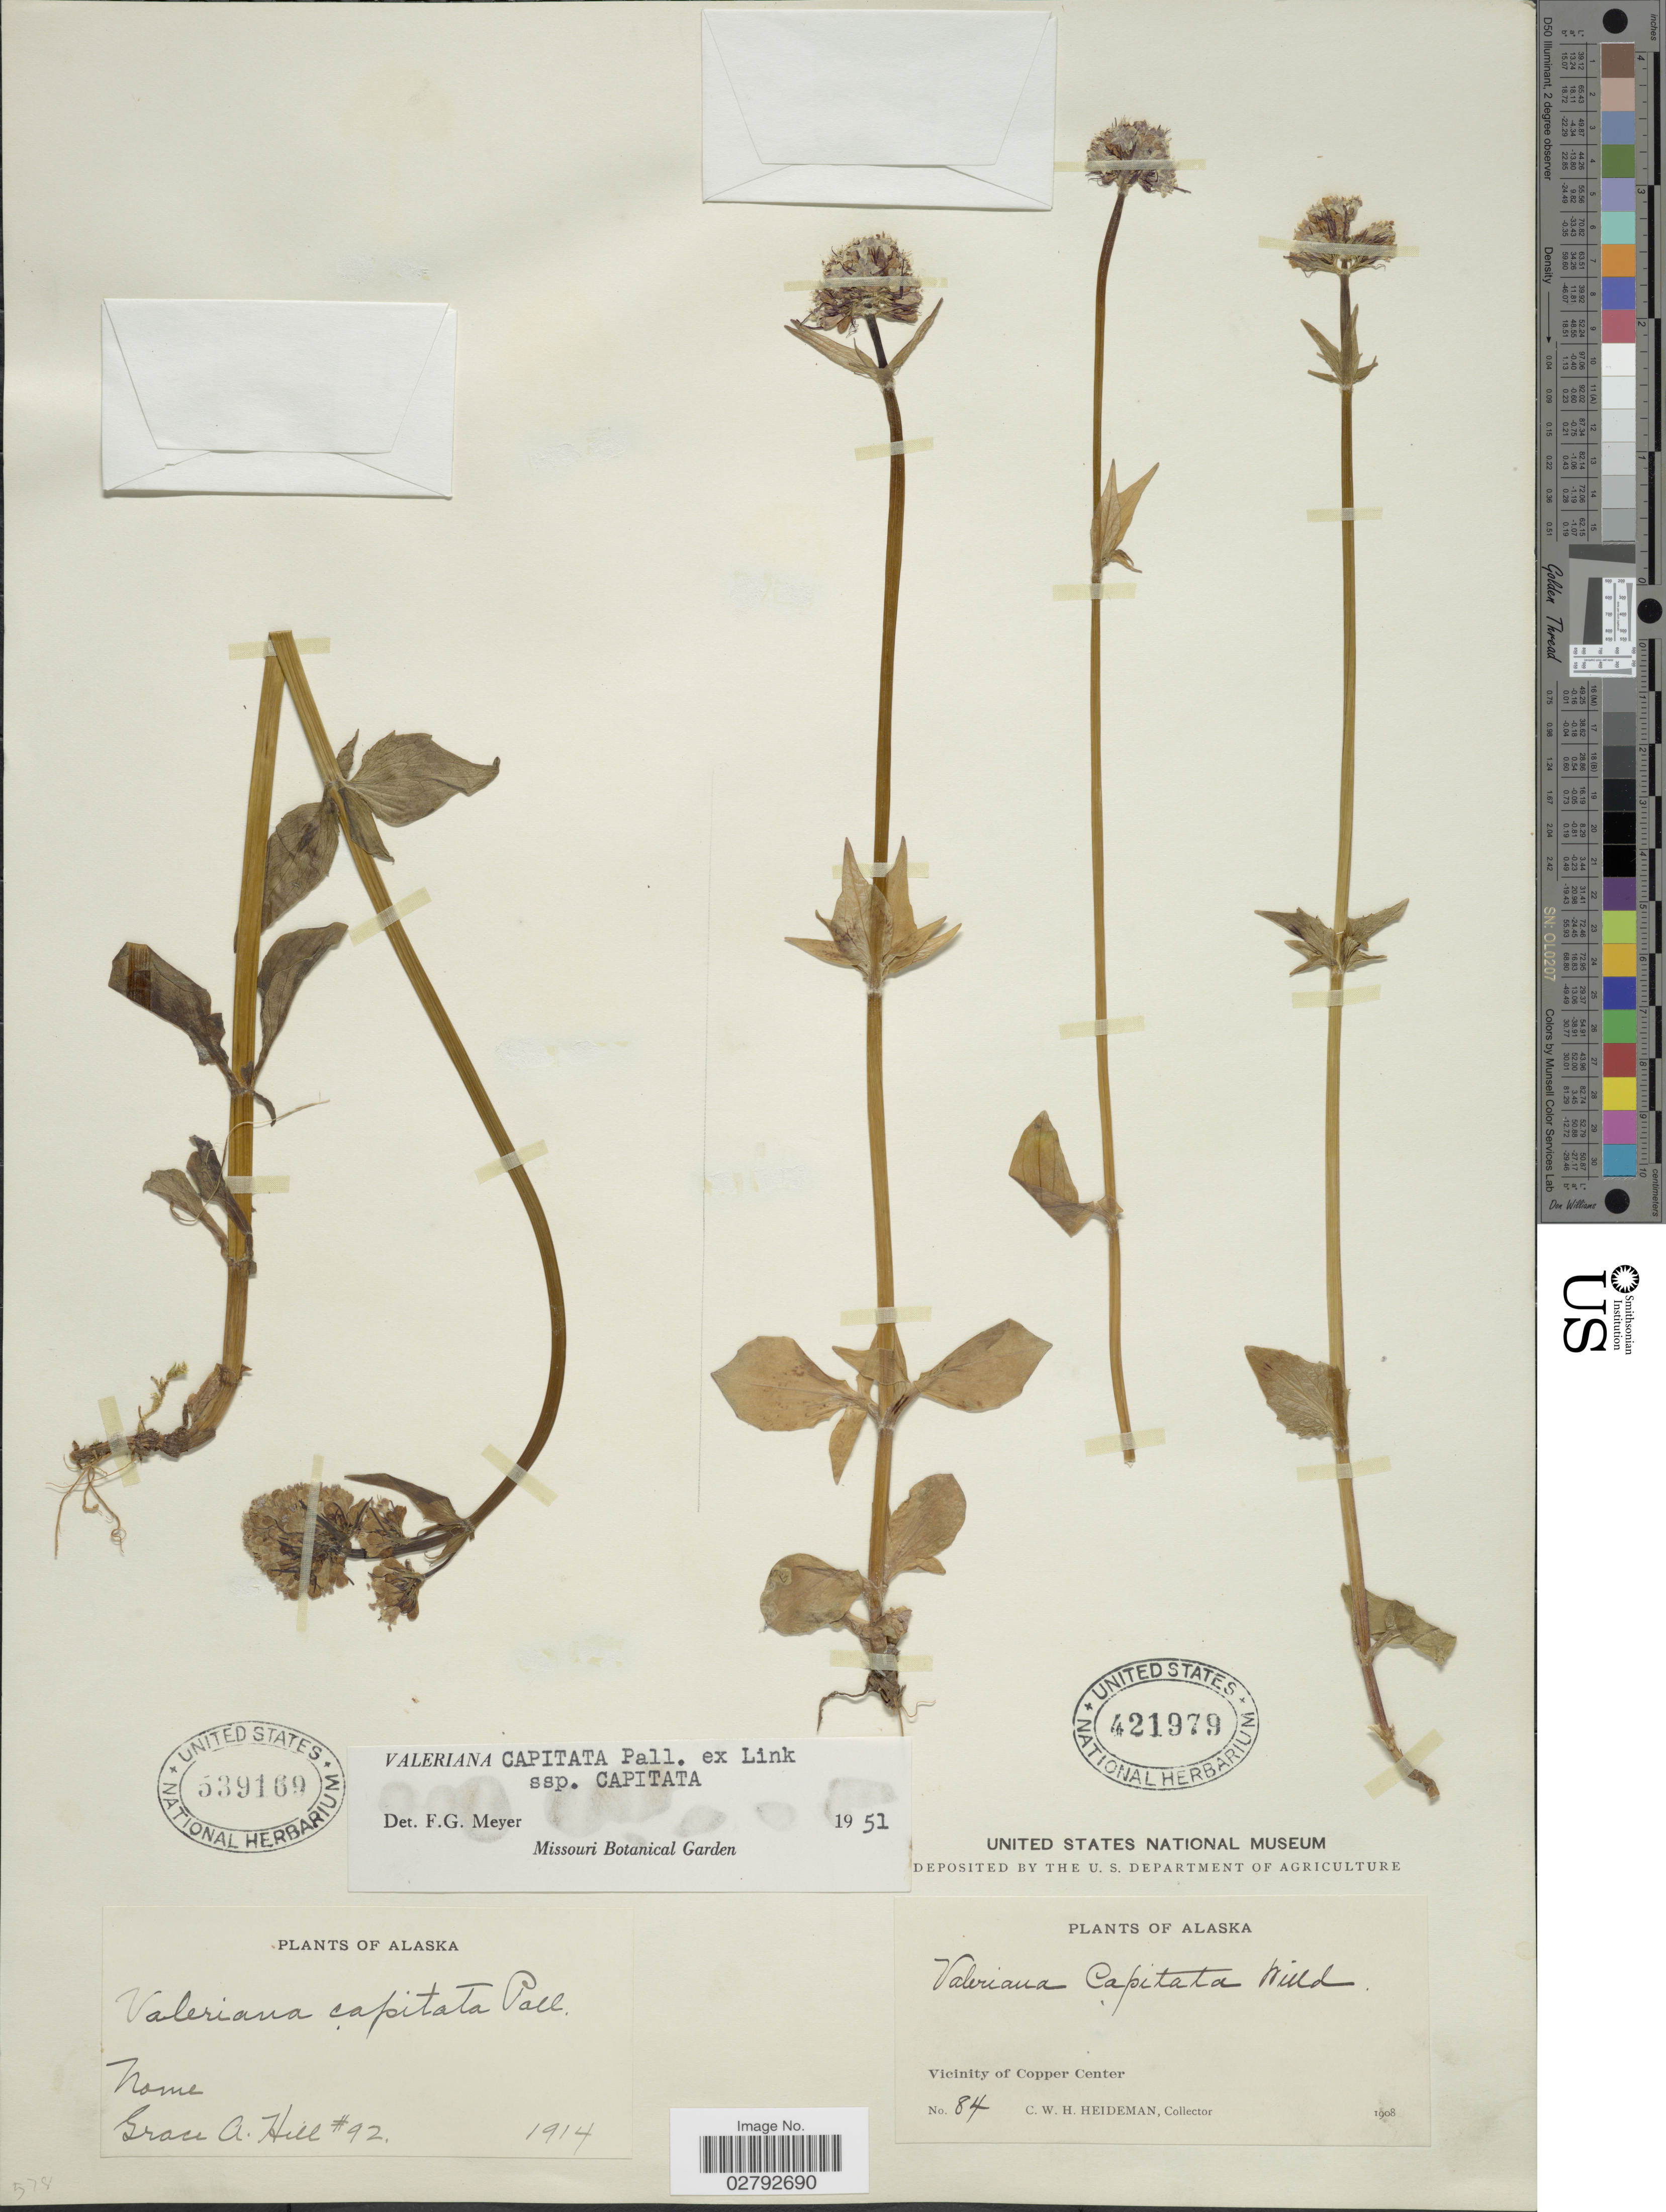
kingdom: Plantae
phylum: Tracheophyta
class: Magnoliopsida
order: Dipsacales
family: Caprifoliaceae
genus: Valeriana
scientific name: Valeriana capitata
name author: Link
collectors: C. Heideman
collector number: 84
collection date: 1908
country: United States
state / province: Alaska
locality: Vicinity of Copper Center.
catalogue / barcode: US 421979-2